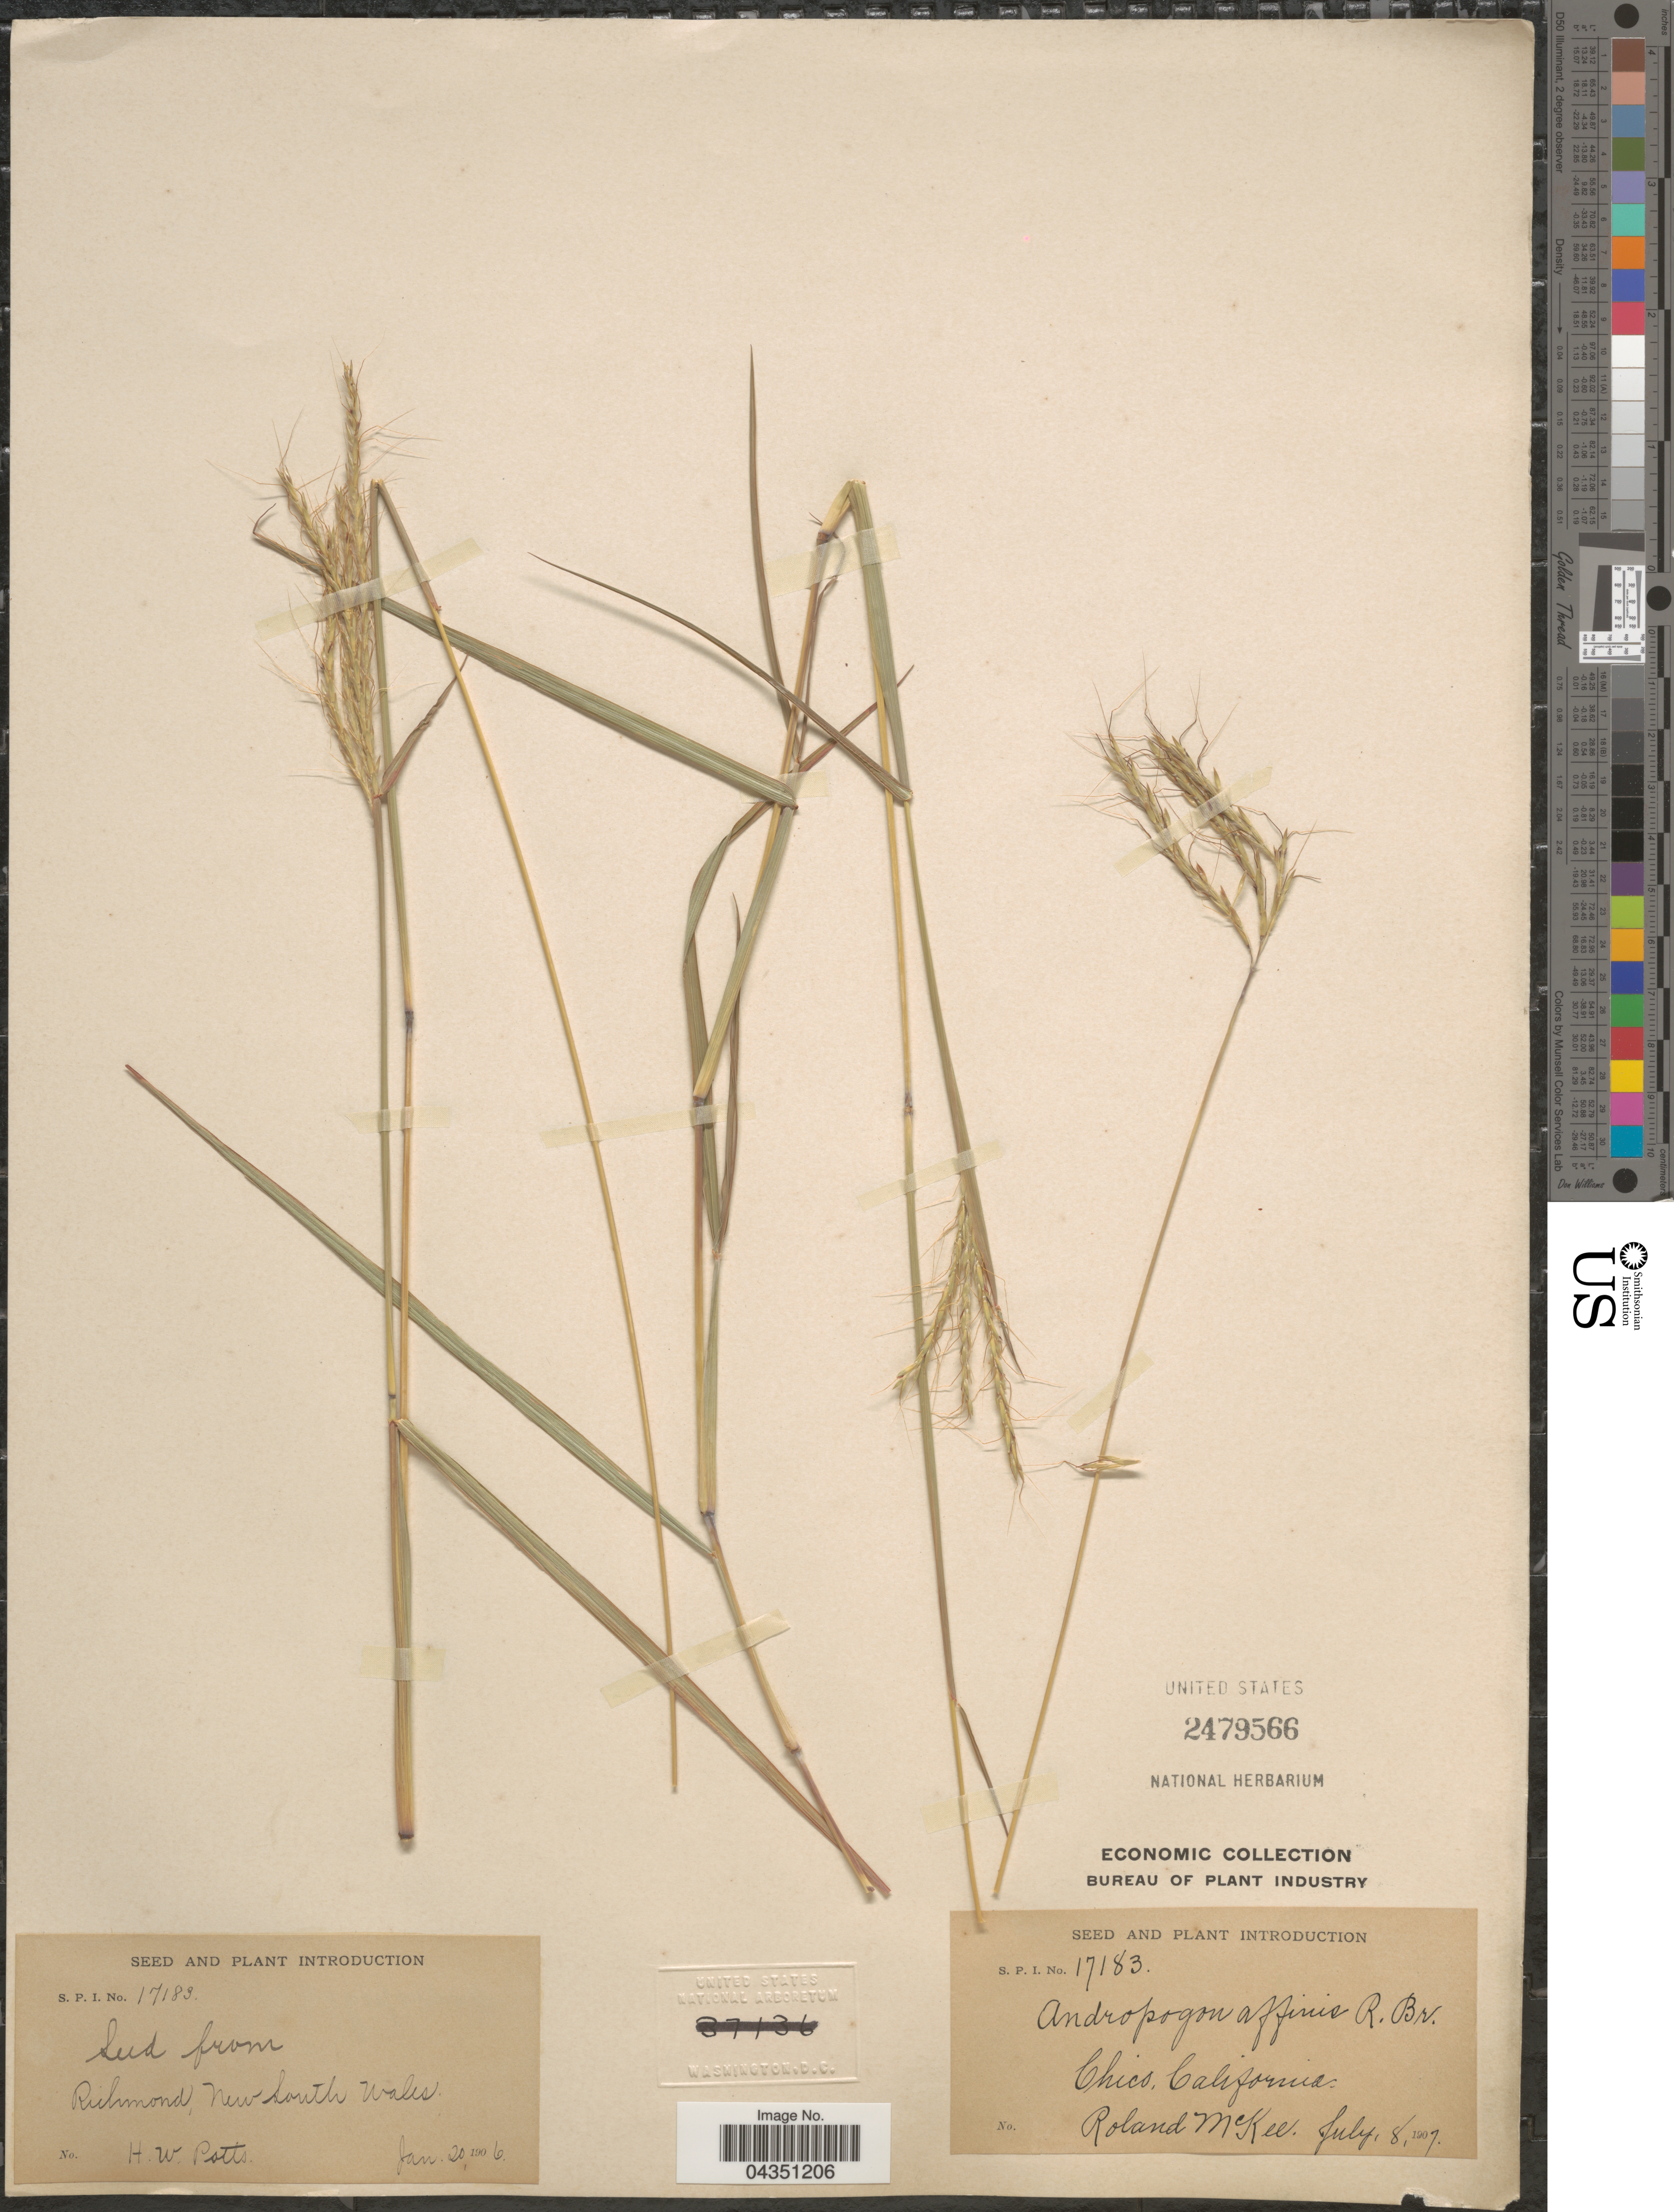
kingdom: Plantae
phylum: Tracheophyta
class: Liliopsida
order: Poales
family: Poaceae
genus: Dichanthium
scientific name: Dichanthium affine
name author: (R. Br.) A. Camus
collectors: R. Mckee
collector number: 17183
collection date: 1907-07-08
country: United States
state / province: California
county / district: Butte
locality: Chico.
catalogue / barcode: US 2479566-2